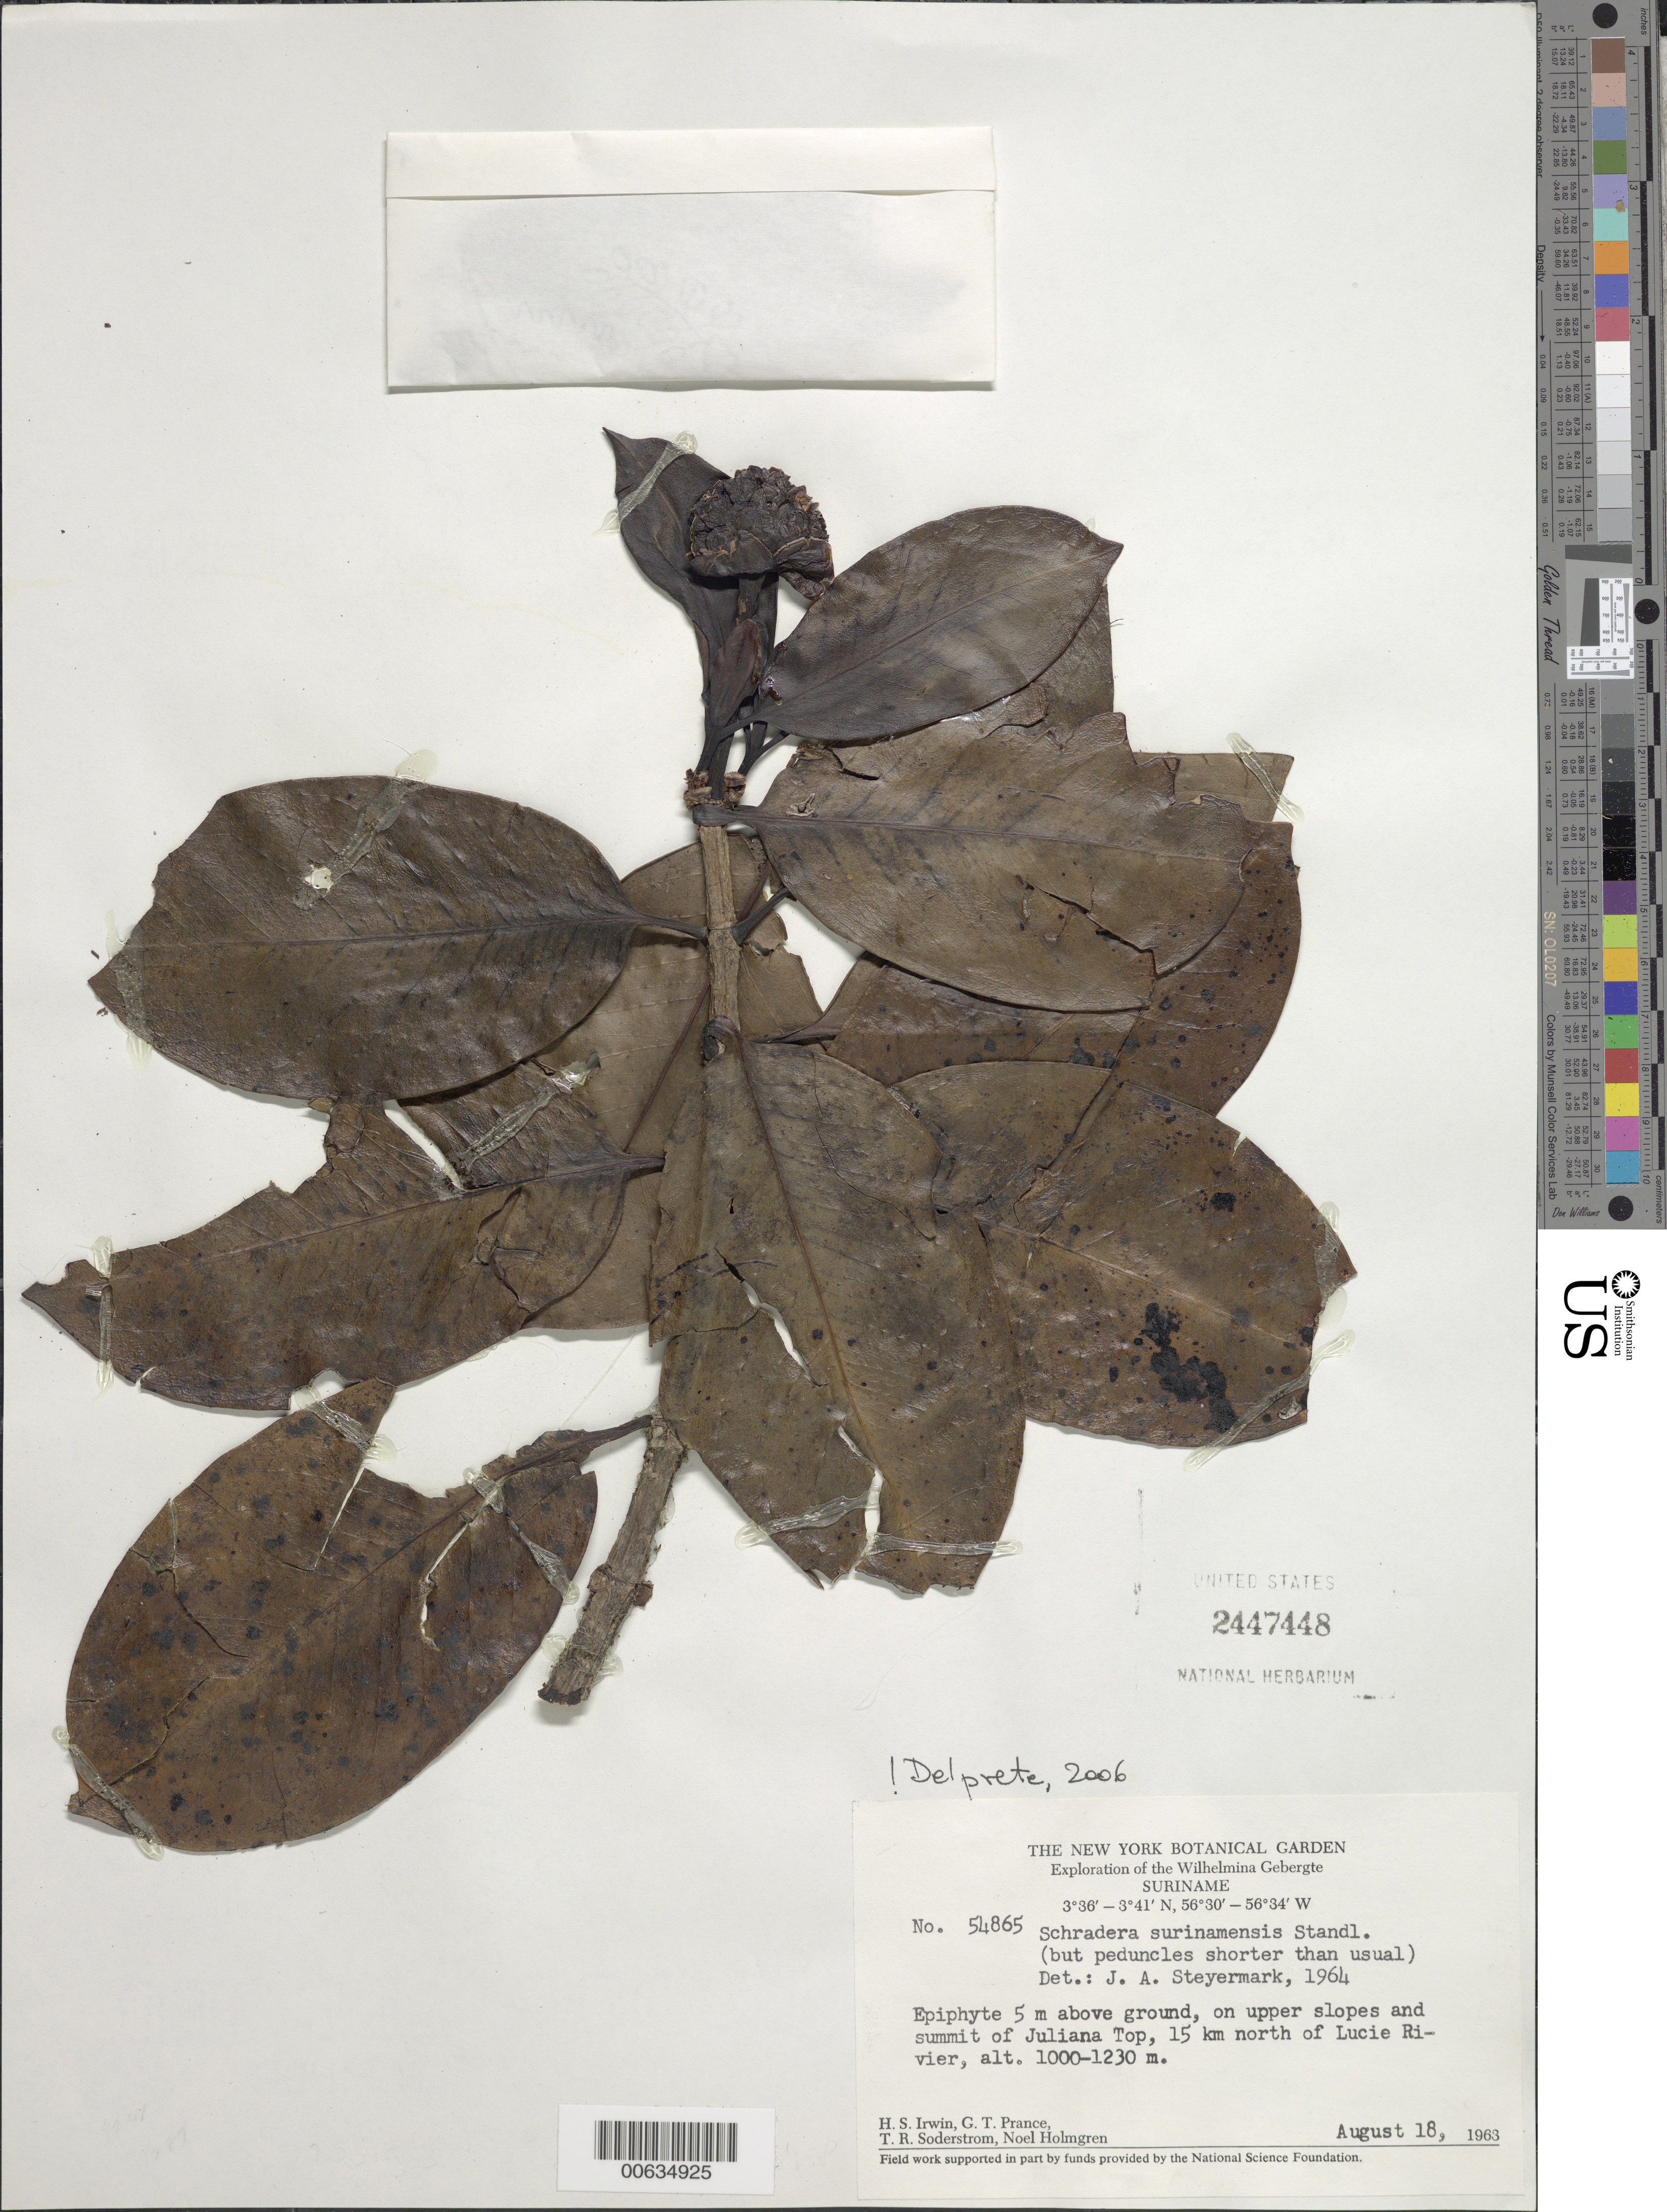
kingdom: Plantae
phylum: Tracheophyta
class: Magnoliopsida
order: Gentianales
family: Rubiaceae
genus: Schradera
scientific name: Schradera surinamensis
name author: Standl.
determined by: Delprete, P. G., Herb. de Guyane Cay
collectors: H. Irwin, G. T. Prance, T. R. Soderstrom & N. H. Holmgren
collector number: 54865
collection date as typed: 18-Aug-63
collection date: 1963-08-18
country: Suriname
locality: Juliana Top, 15 km N of Lucie R., Wilhelmina Gebergte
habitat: Upper slopes and summit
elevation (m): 1000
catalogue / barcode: US 2447448